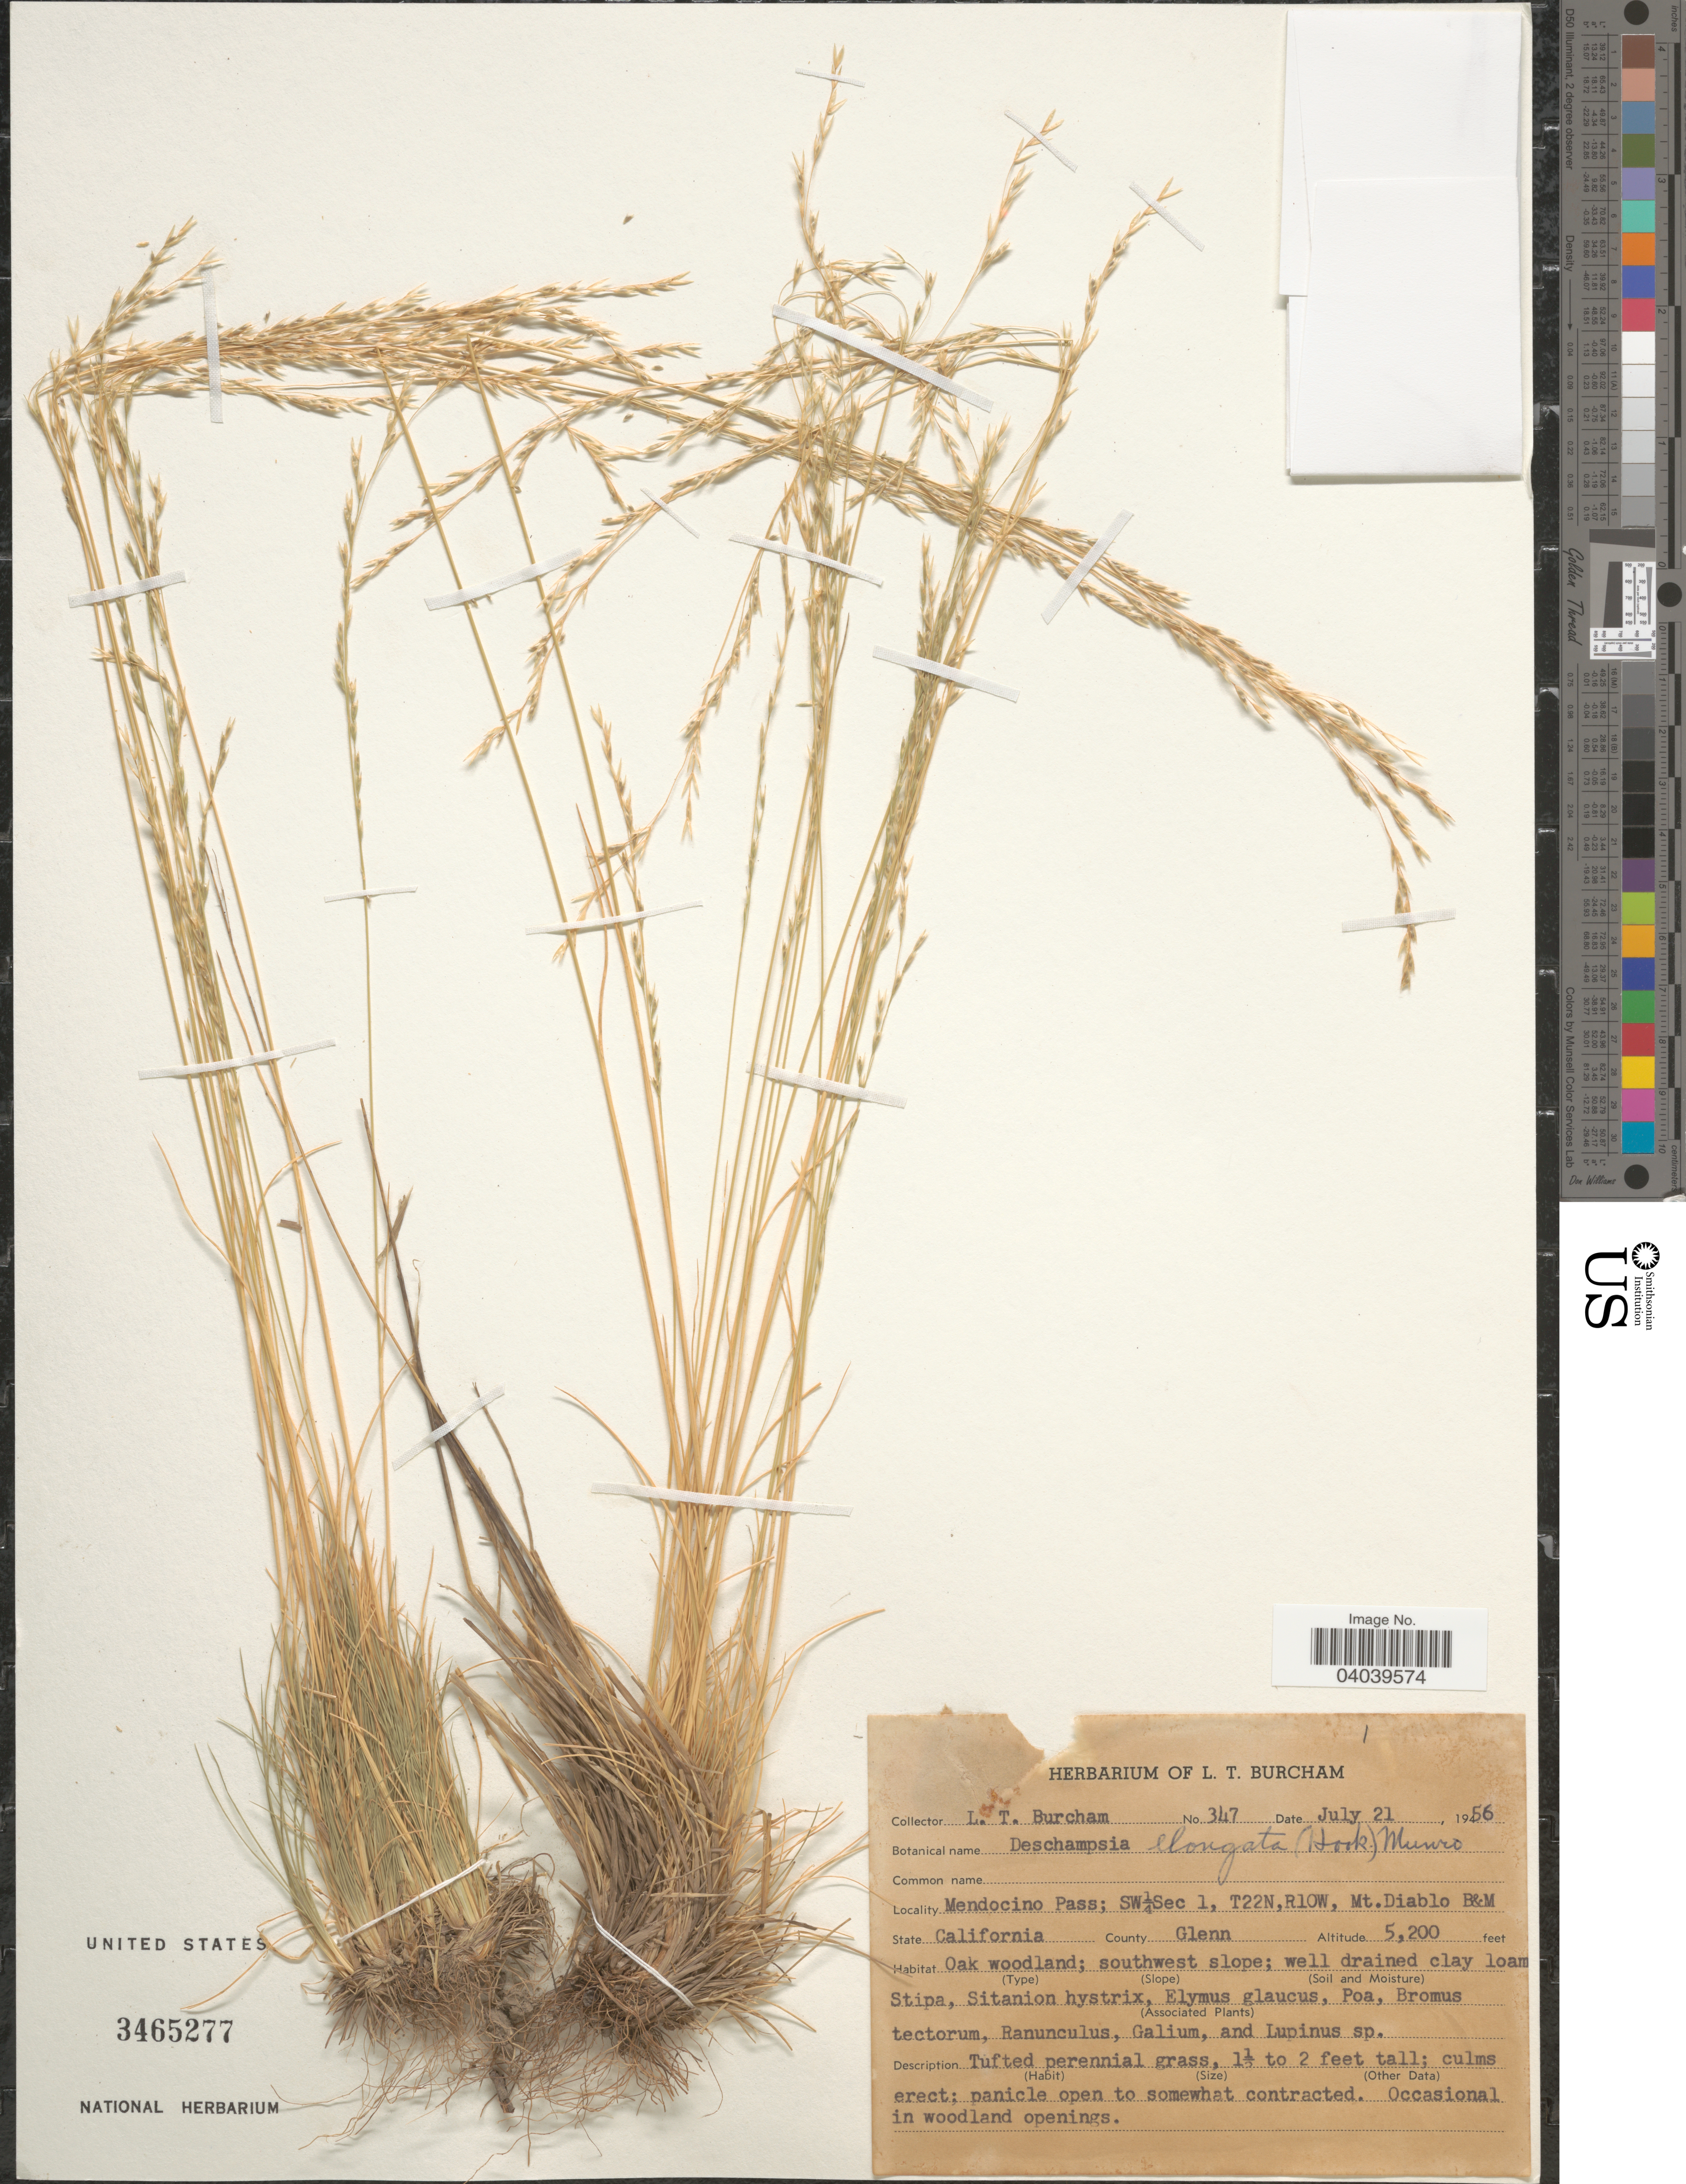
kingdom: Plantae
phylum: Tracheophyta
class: Liliopsida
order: Poales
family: Poaceae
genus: Deschampsia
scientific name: Deschampsia elongata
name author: (Hook.) Munro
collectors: L. Burcham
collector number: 347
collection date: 1956-07-21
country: United States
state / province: California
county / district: Glenn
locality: Mendocino Pass; SW ¼ Sec 1, T22N, R10W, Mt. Diablo B&M. County Glenn. Oak woodland; southwest slope.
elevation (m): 1585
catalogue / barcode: US 3465277